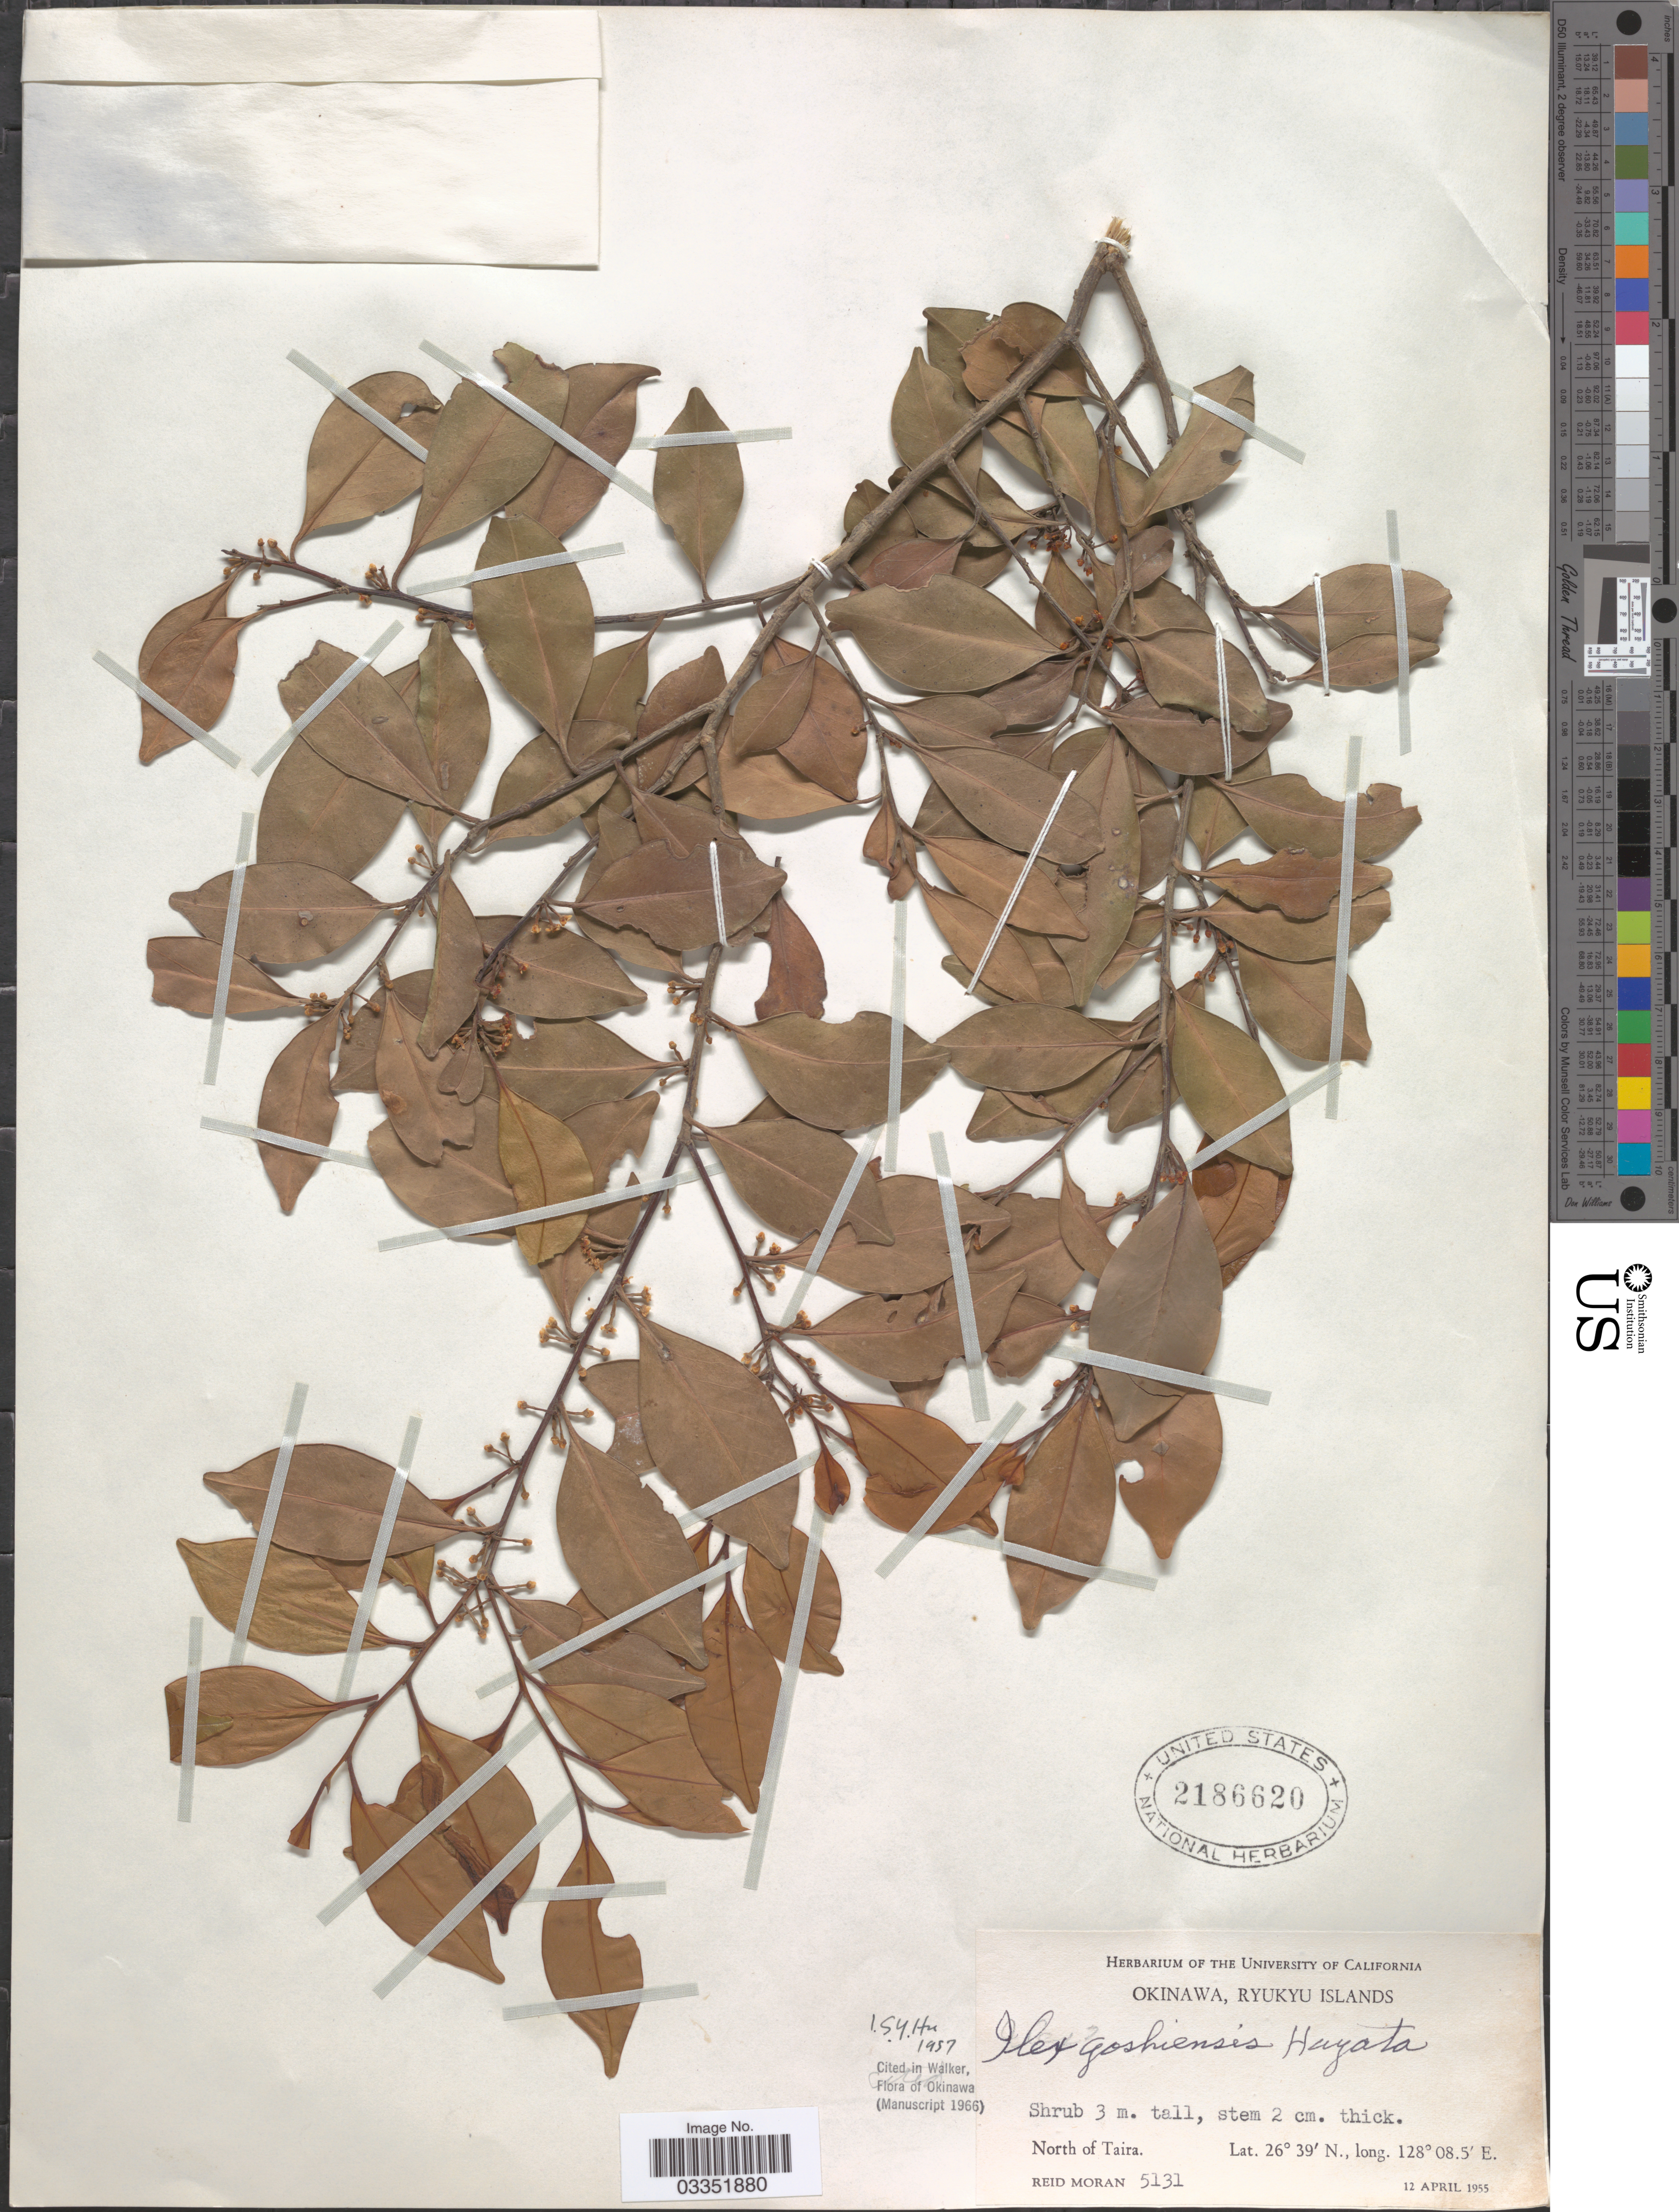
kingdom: Plantae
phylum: Tracheophyta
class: Magnoliopsida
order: Aquifoliales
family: Aquifoliaceae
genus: Ilex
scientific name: Ilex goshiensis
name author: Hayata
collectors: R. V. Moran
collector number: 5131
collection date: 1955-04-12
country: Japan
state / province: Okinawa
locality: Ryukyu Islands. North of Taira.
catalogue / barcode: US 2186620